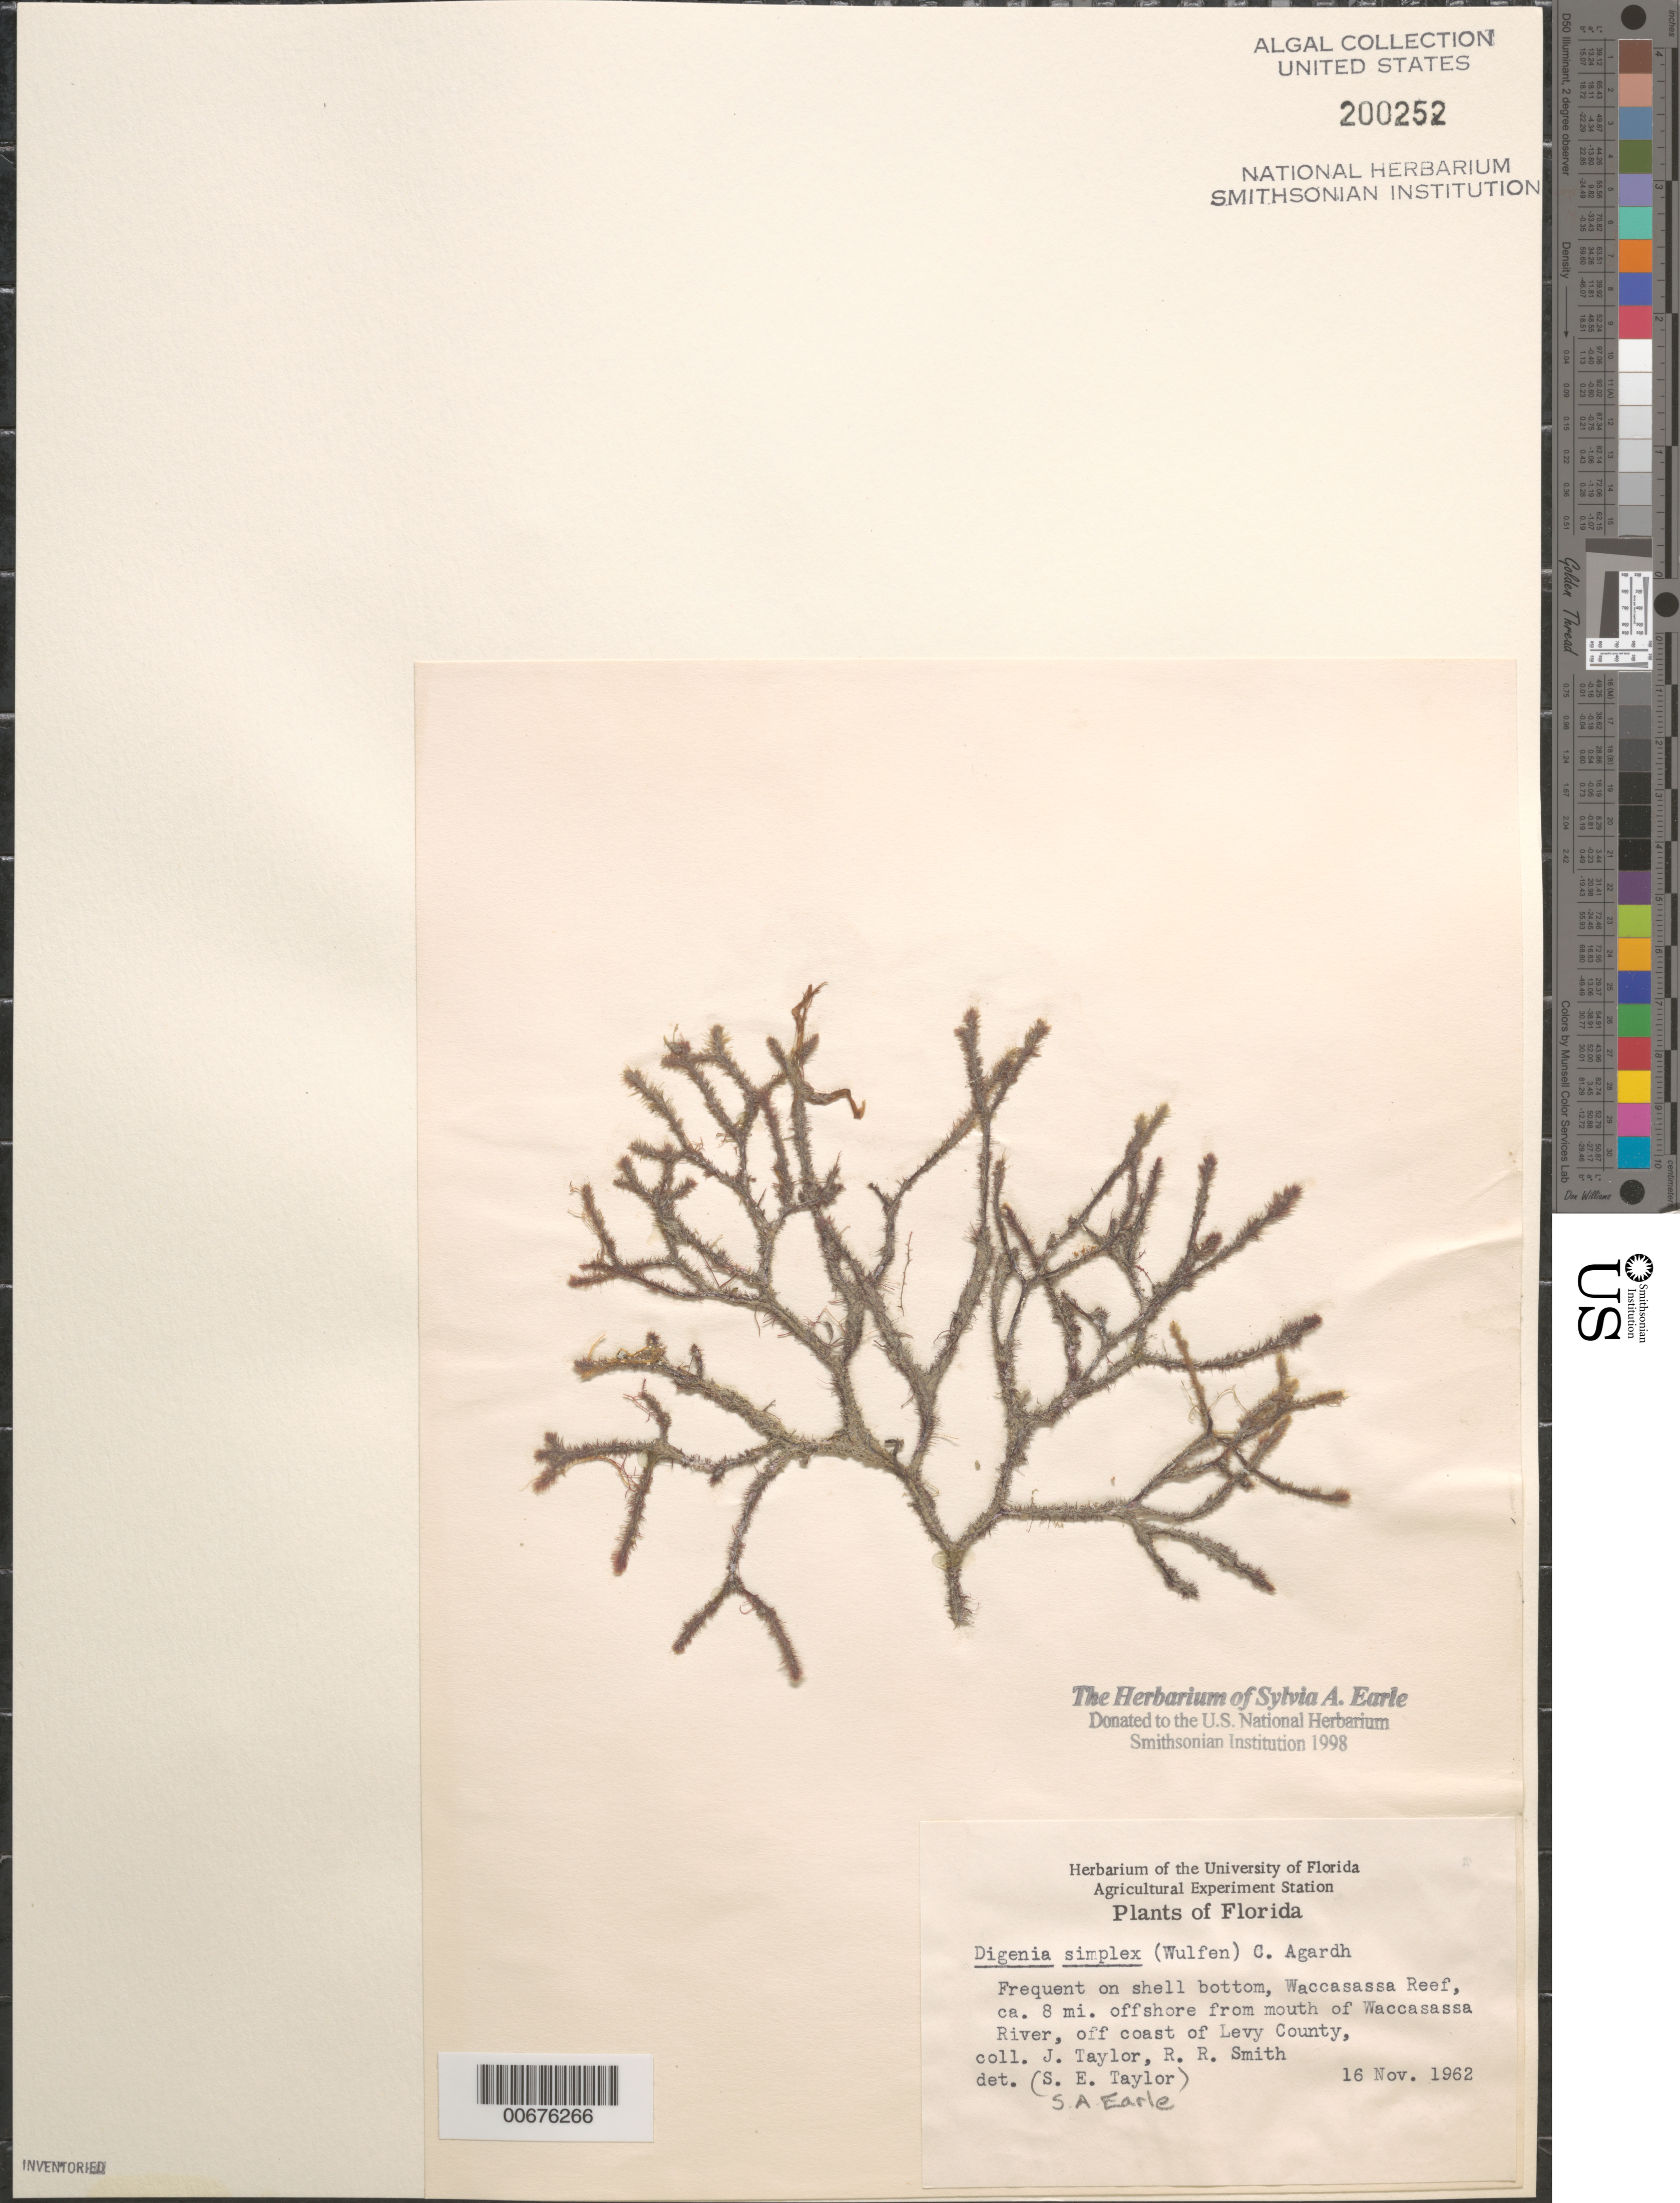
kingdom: Plantae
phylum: Rhodophyta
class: Florideophyceae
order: Ceramiales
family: Rhodomelaceae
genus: Digenea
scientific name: Digenea simplex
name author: (Wulfen) C. Agardh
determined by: Earle, S. A.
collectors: J. L. Taylor & R. R. Smith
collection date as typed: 16 Nov 1962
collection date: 1962-11-16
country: United States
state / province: Florida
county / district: Levy County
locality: Waccasassa Reef, ca. 8 miles off Waccasassa River mouth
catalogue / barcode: US 200252